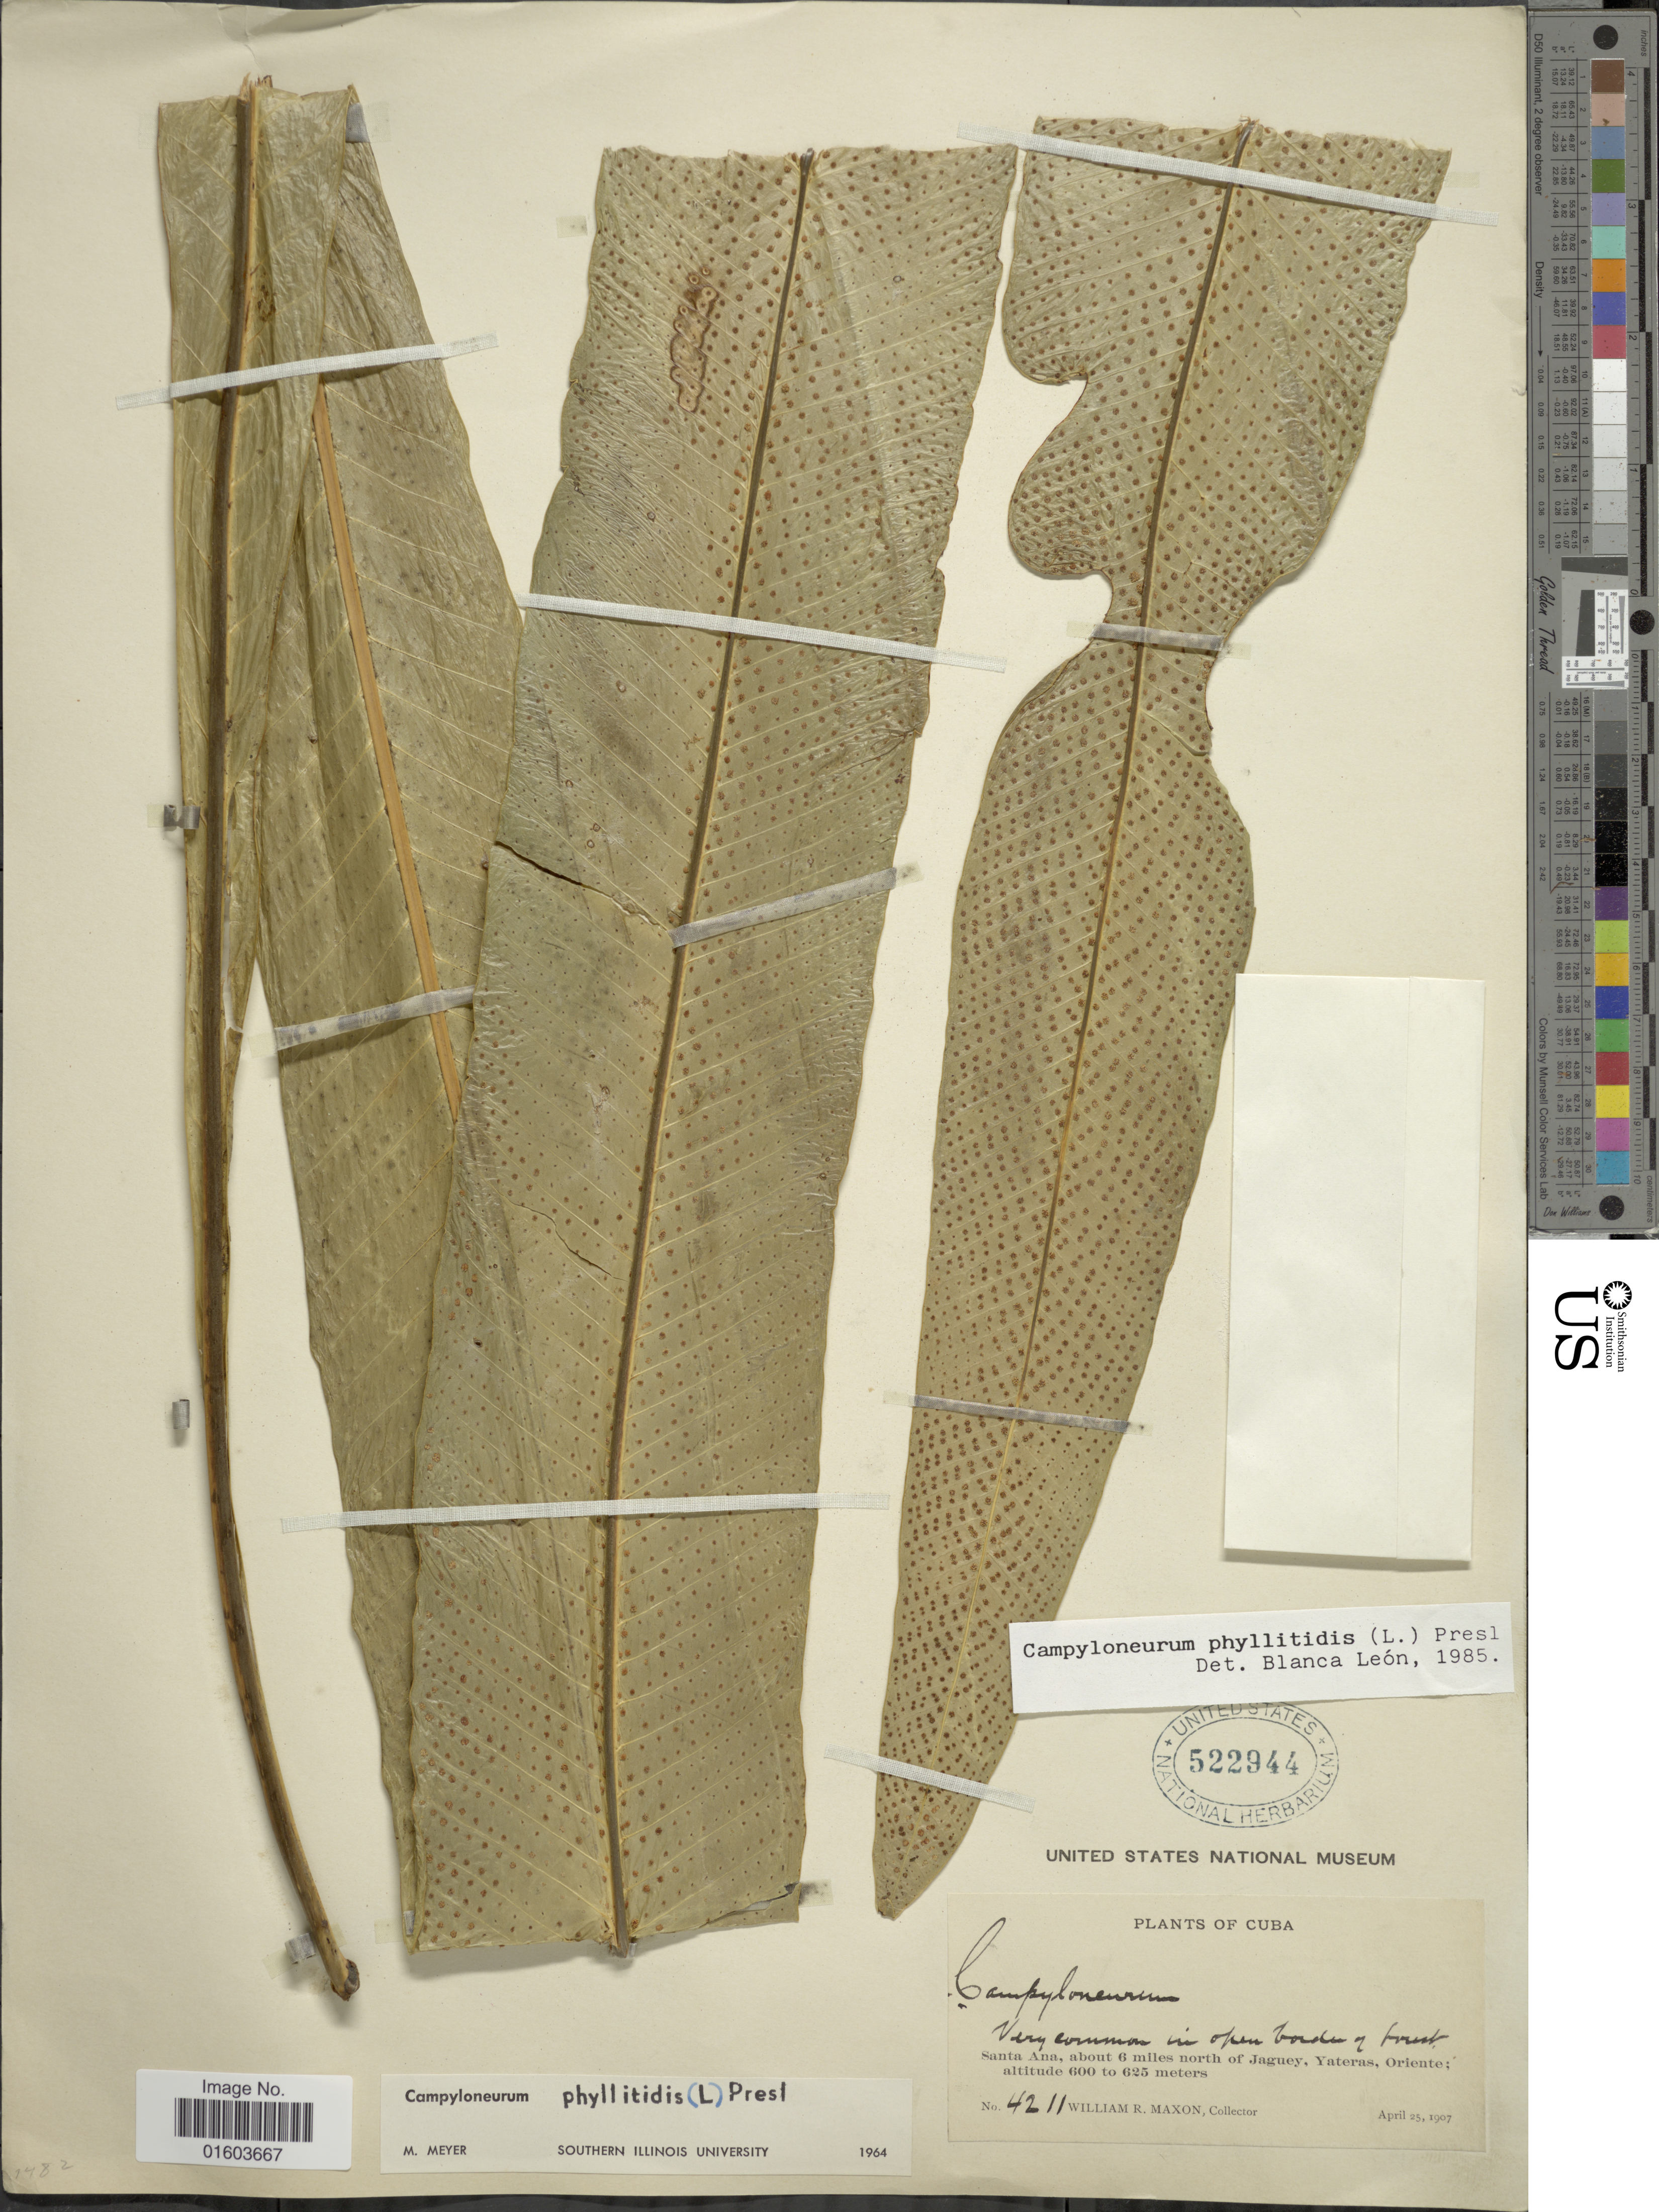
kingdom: Plantae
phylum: Tracheophyta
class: Polypodiopsida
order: Polypodiales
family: Polypodiaceae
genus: Campyloneurum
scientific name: Campyloneurum phyllitidis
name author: (L.) C. Presl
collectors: W. R. Maxon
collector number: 4211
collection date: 1907-04-25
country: Cuba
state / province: Oriente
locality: Sant Ana, about 6 miles nort of Jaguey, Yateras, Oriente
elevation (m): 600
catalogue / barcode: US 522944